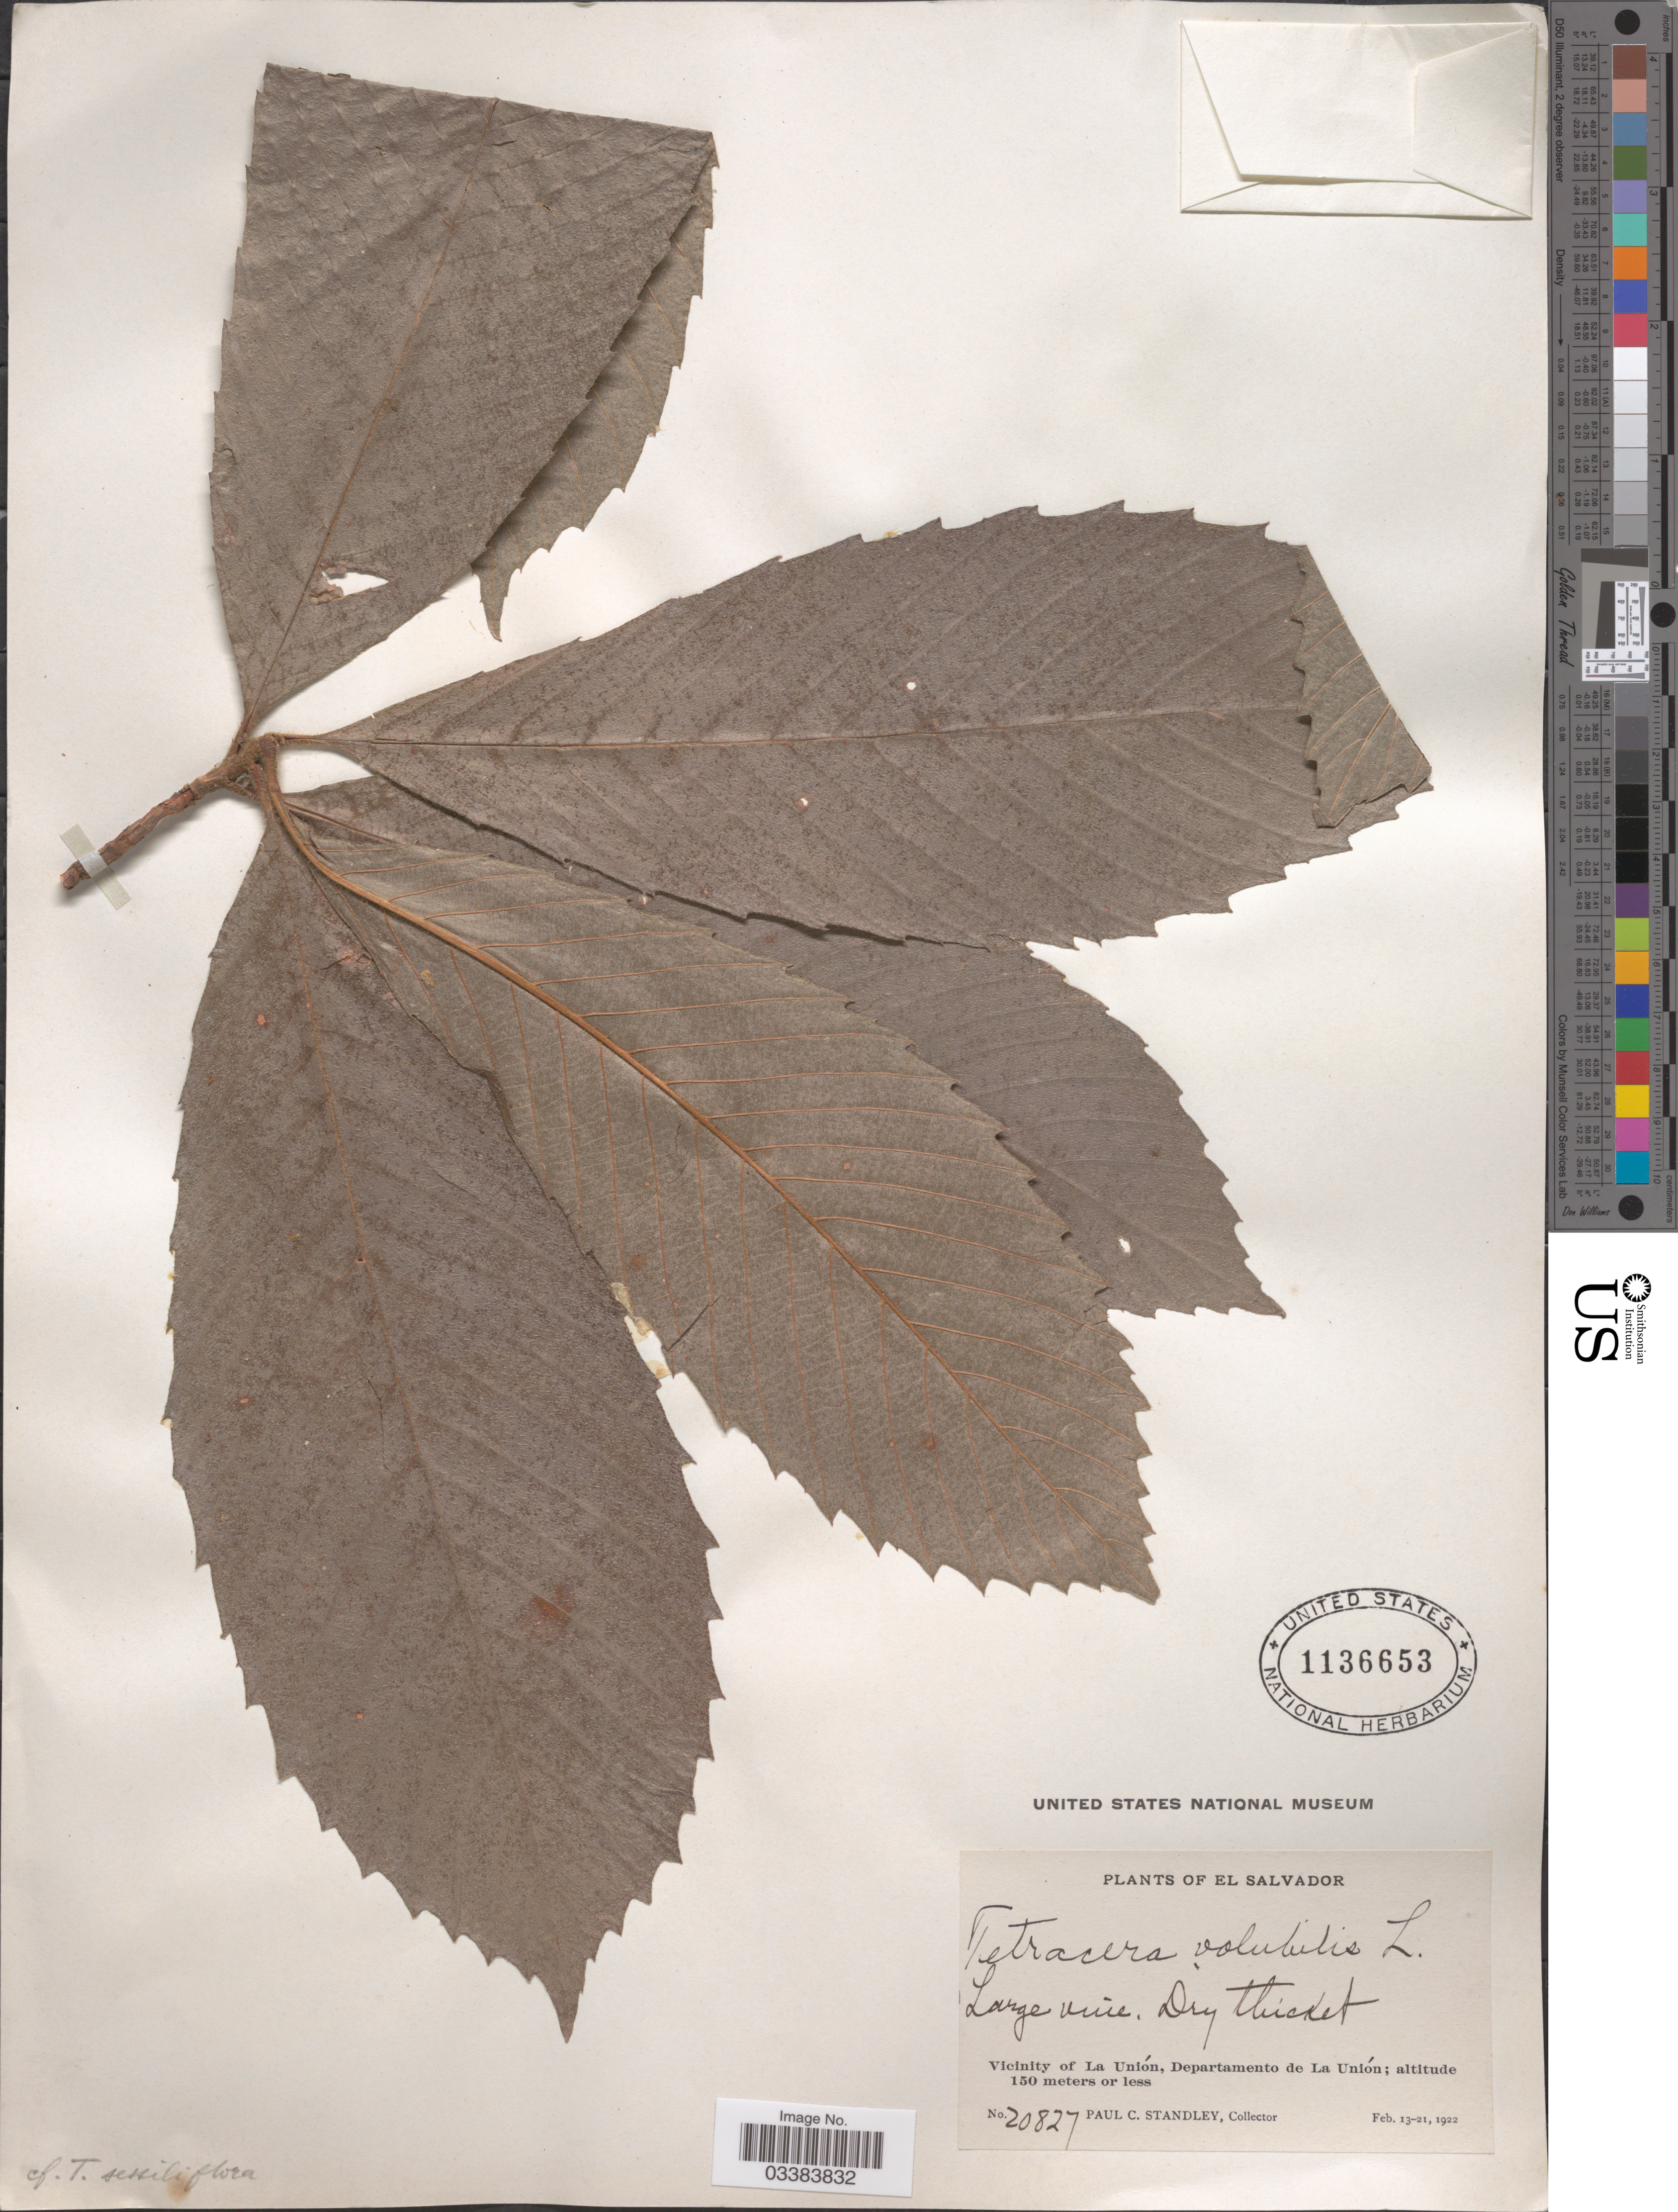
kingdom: Plantae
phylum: Tracheophyta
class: Magnoliopsida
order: Dilleniales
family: Dilleniaceae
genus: Tetracera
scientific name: Tetracera volubilis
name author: L.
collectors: P. C. Standley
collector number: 20827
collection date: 1922-02-13/1922-02-21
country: El Salvador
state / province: La Union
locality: Vicinity of La Unión, Departamento de La Unión.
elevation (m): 150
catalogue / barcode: US 1136653